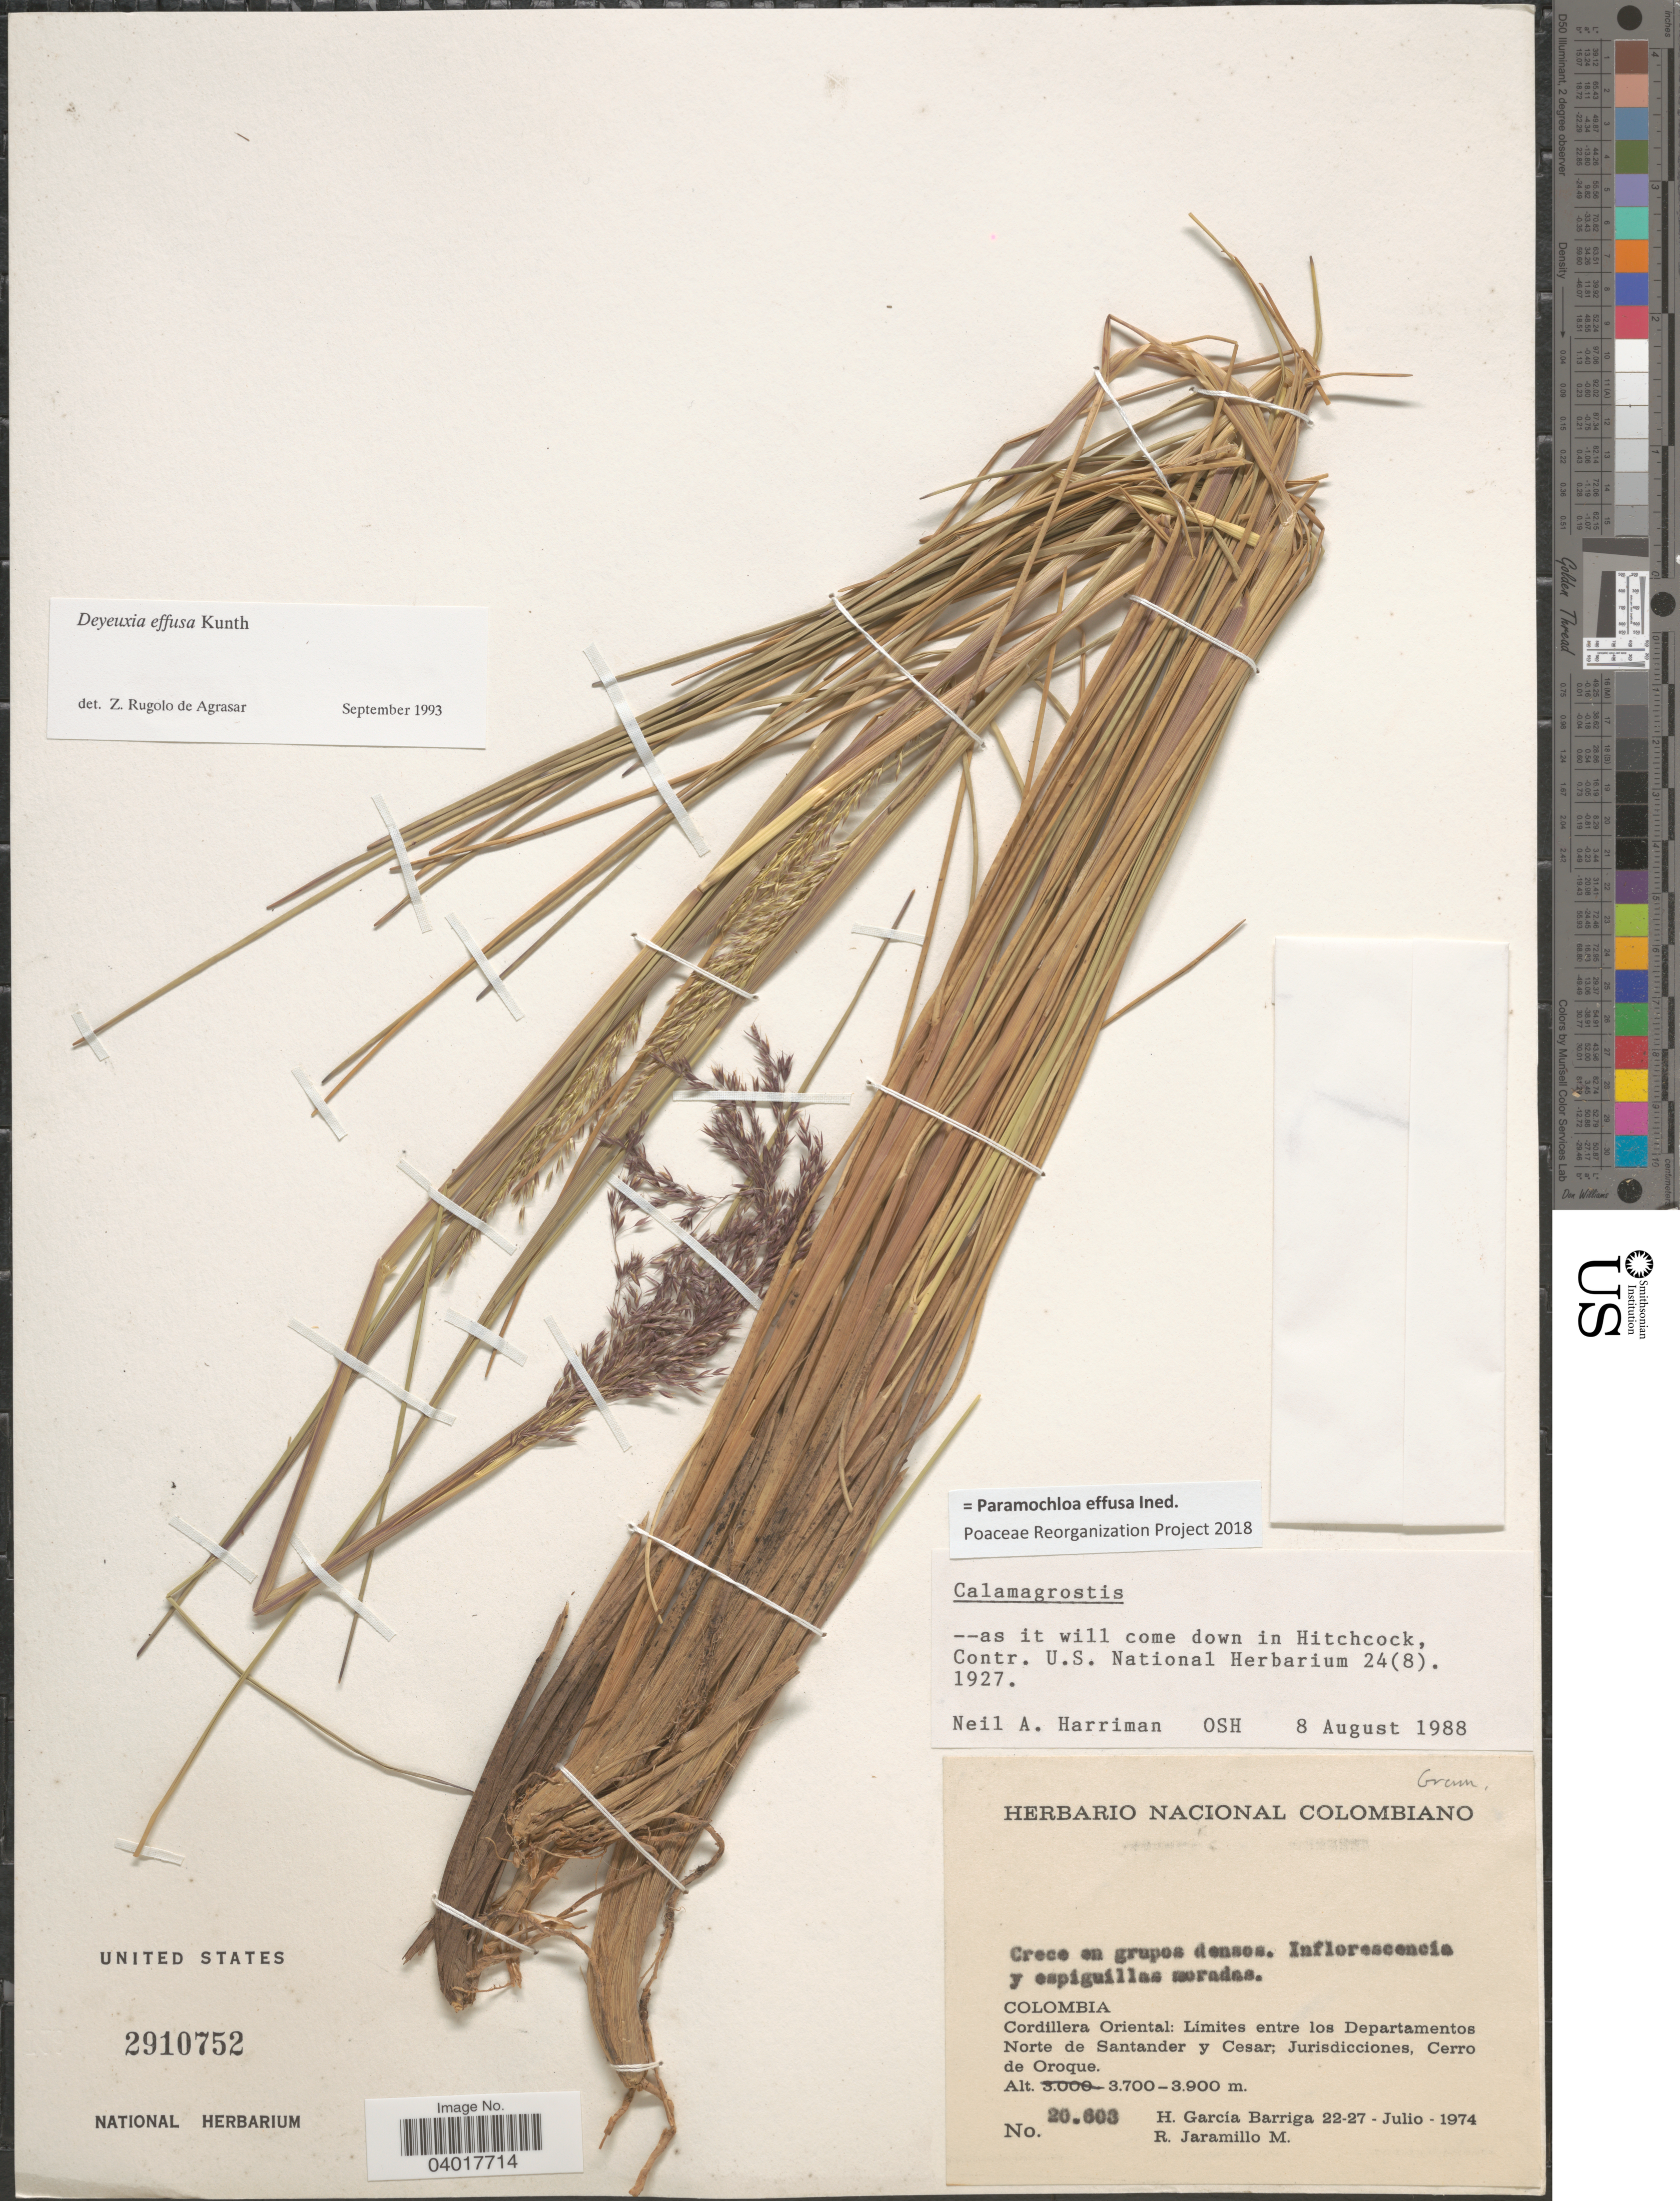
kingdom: Plantae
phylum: Tracheophyta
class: Liliopsida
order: Poales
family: Poaceae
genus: Paramochloa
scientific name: Paramochloa effusa ined.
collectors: H. García Barriga & R. Jaramillo M.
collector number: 20603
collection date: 1974-07-22/1974-07-27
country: Colombia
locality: Cordillera Oriental: Limites entre los Departamentos Norte de Santander y Cesar; Jurisdicciones, Cerro de Oroque.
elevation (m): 3700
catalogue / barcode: US 2910752